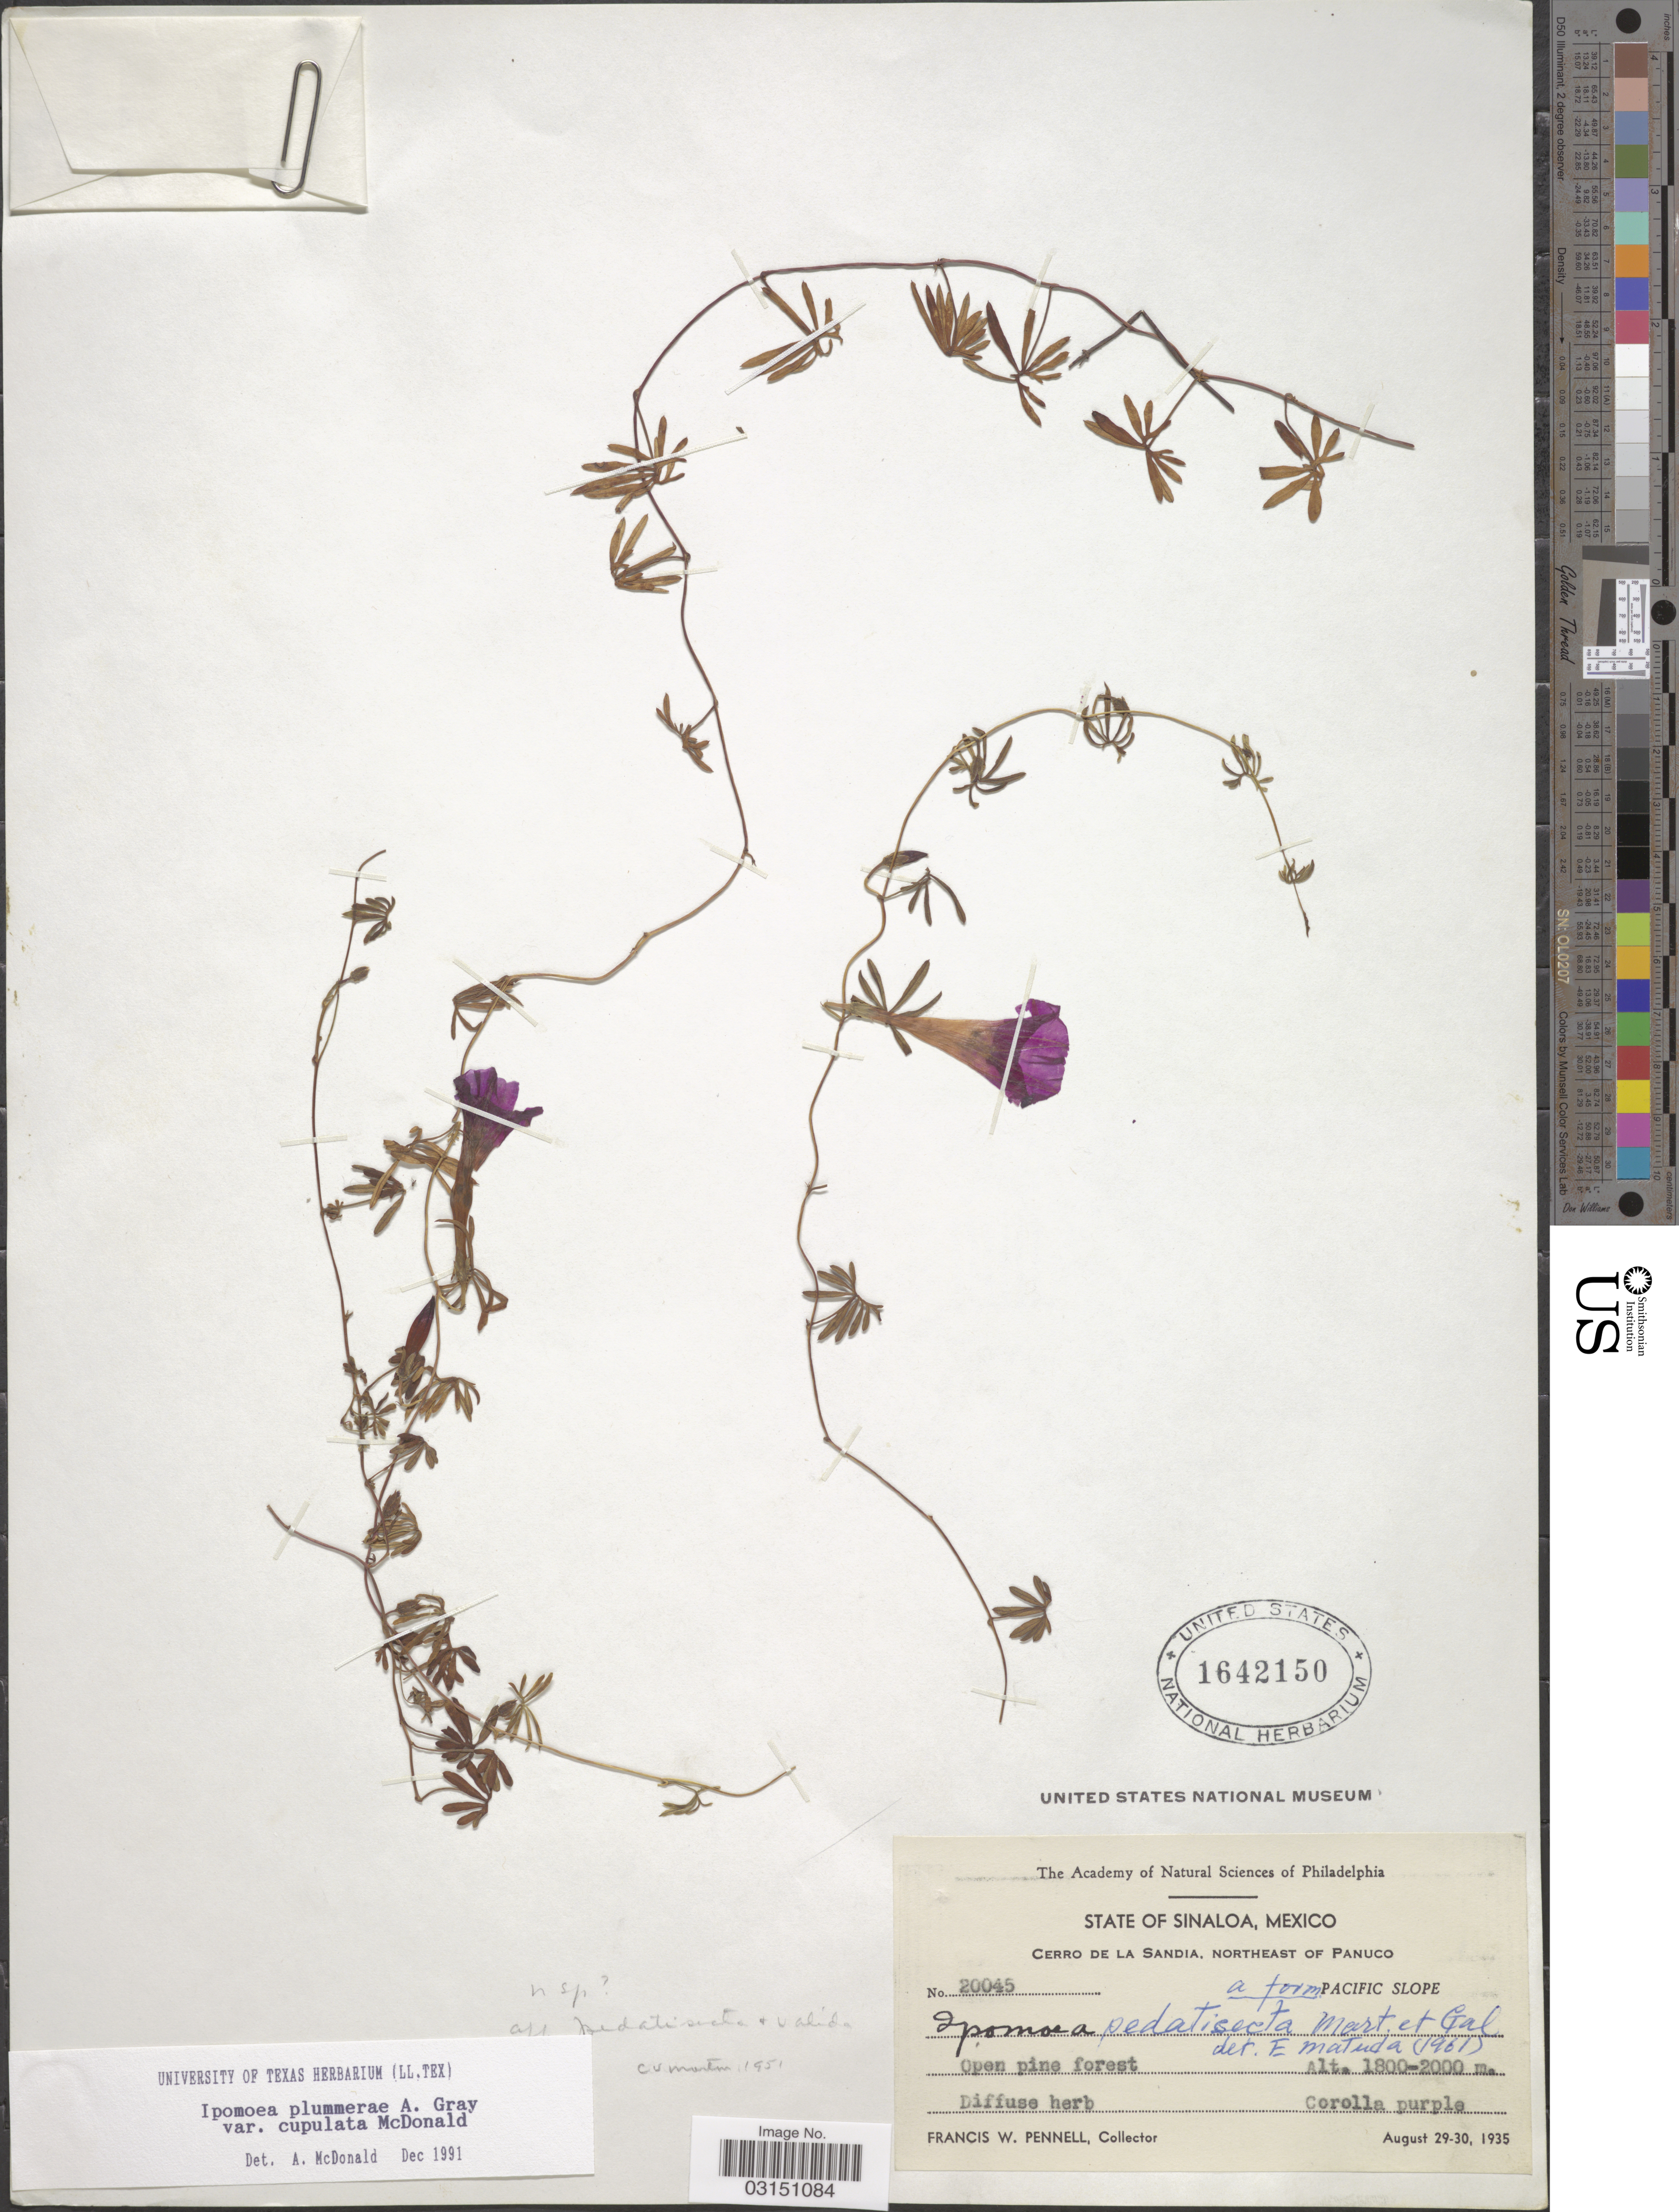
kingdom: Plantae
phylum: Tracheophyta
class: Magnoliopsida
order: Solanales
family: Convolvulaceae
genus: Ipomoea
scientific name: Ipomoea plummerae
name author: A. Gray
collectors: F. W. Pennell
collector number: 20045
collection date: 1935-08-29/1935-08-30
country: Mexico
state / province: Sinaloa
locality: Cerro de La Sandia, northeast of Panuco. Pacific Slope.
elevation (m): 1800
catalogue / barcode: US 1642150